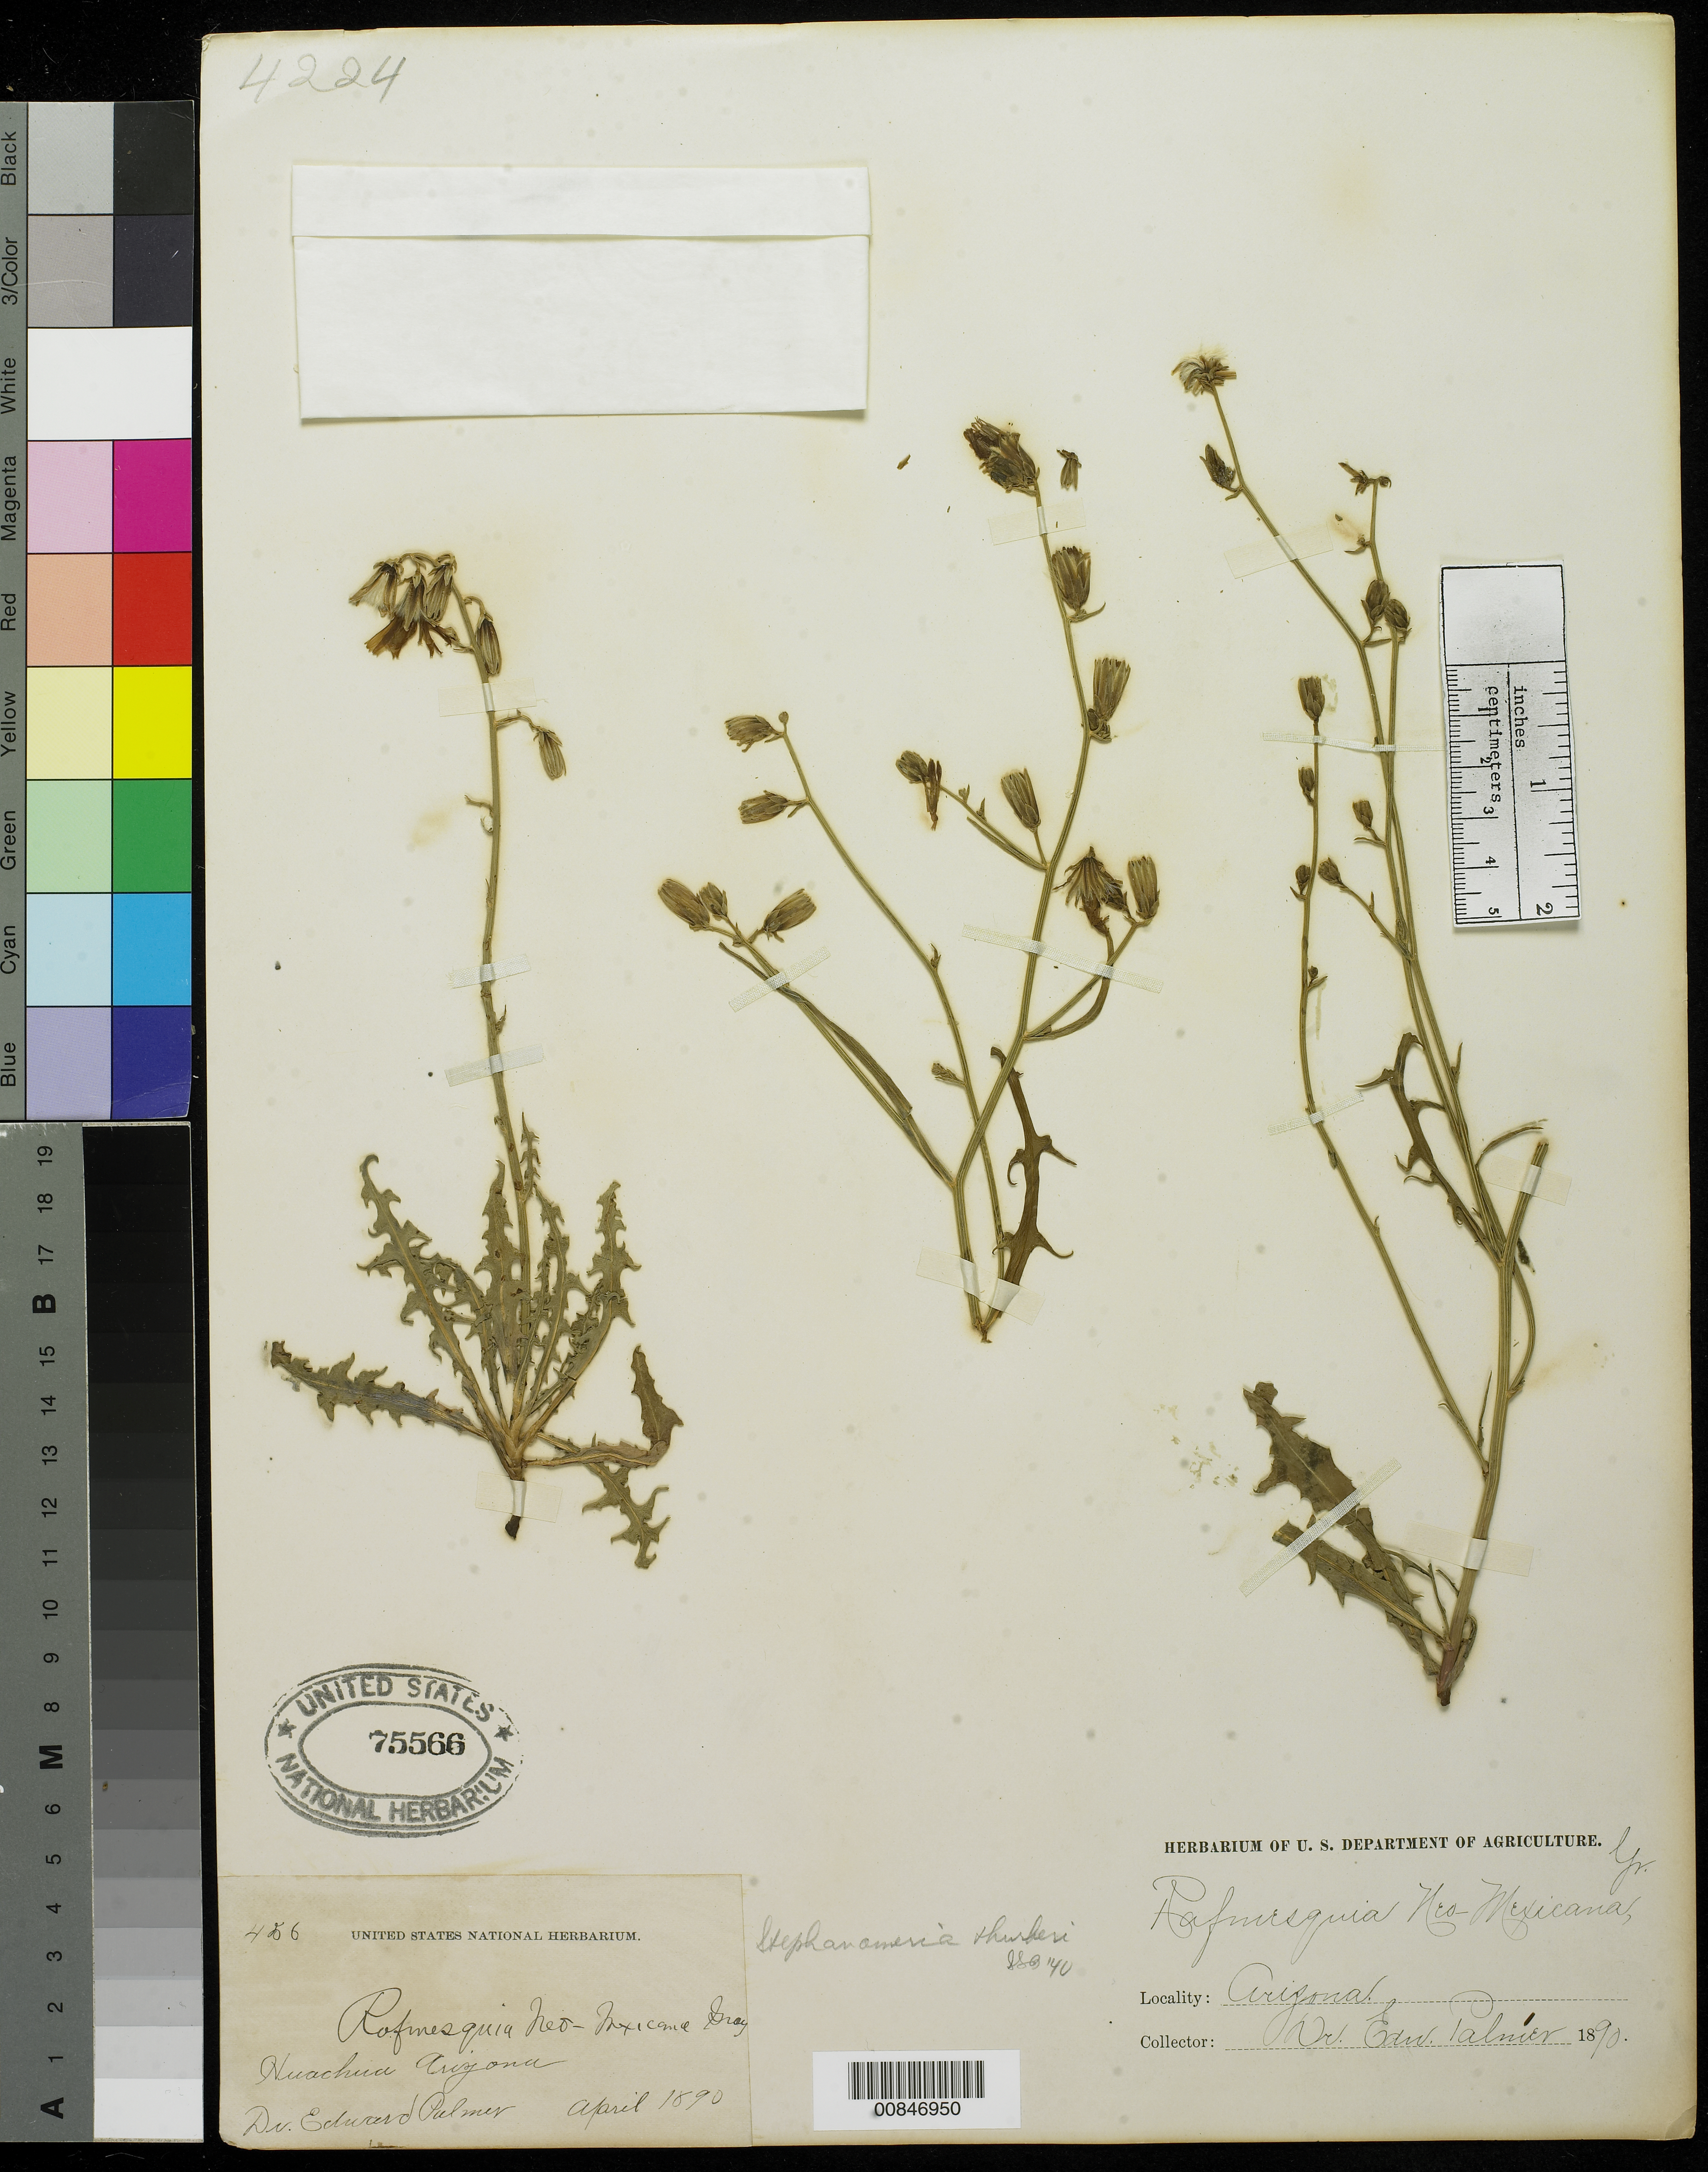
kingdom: Plantae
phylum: Tracheophyta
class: Magnoliopsida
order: Asterales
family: Asteraceae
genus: Stephanomeria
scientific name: Stephanomeria thurberi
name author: A. Gray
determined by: Blake, Sydney F.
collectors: E. Palmer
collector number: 456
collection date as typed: Apr 1890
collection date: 1890-04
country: United States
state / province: Arizona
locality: Huachua, Arizona.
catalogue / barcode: US 75566